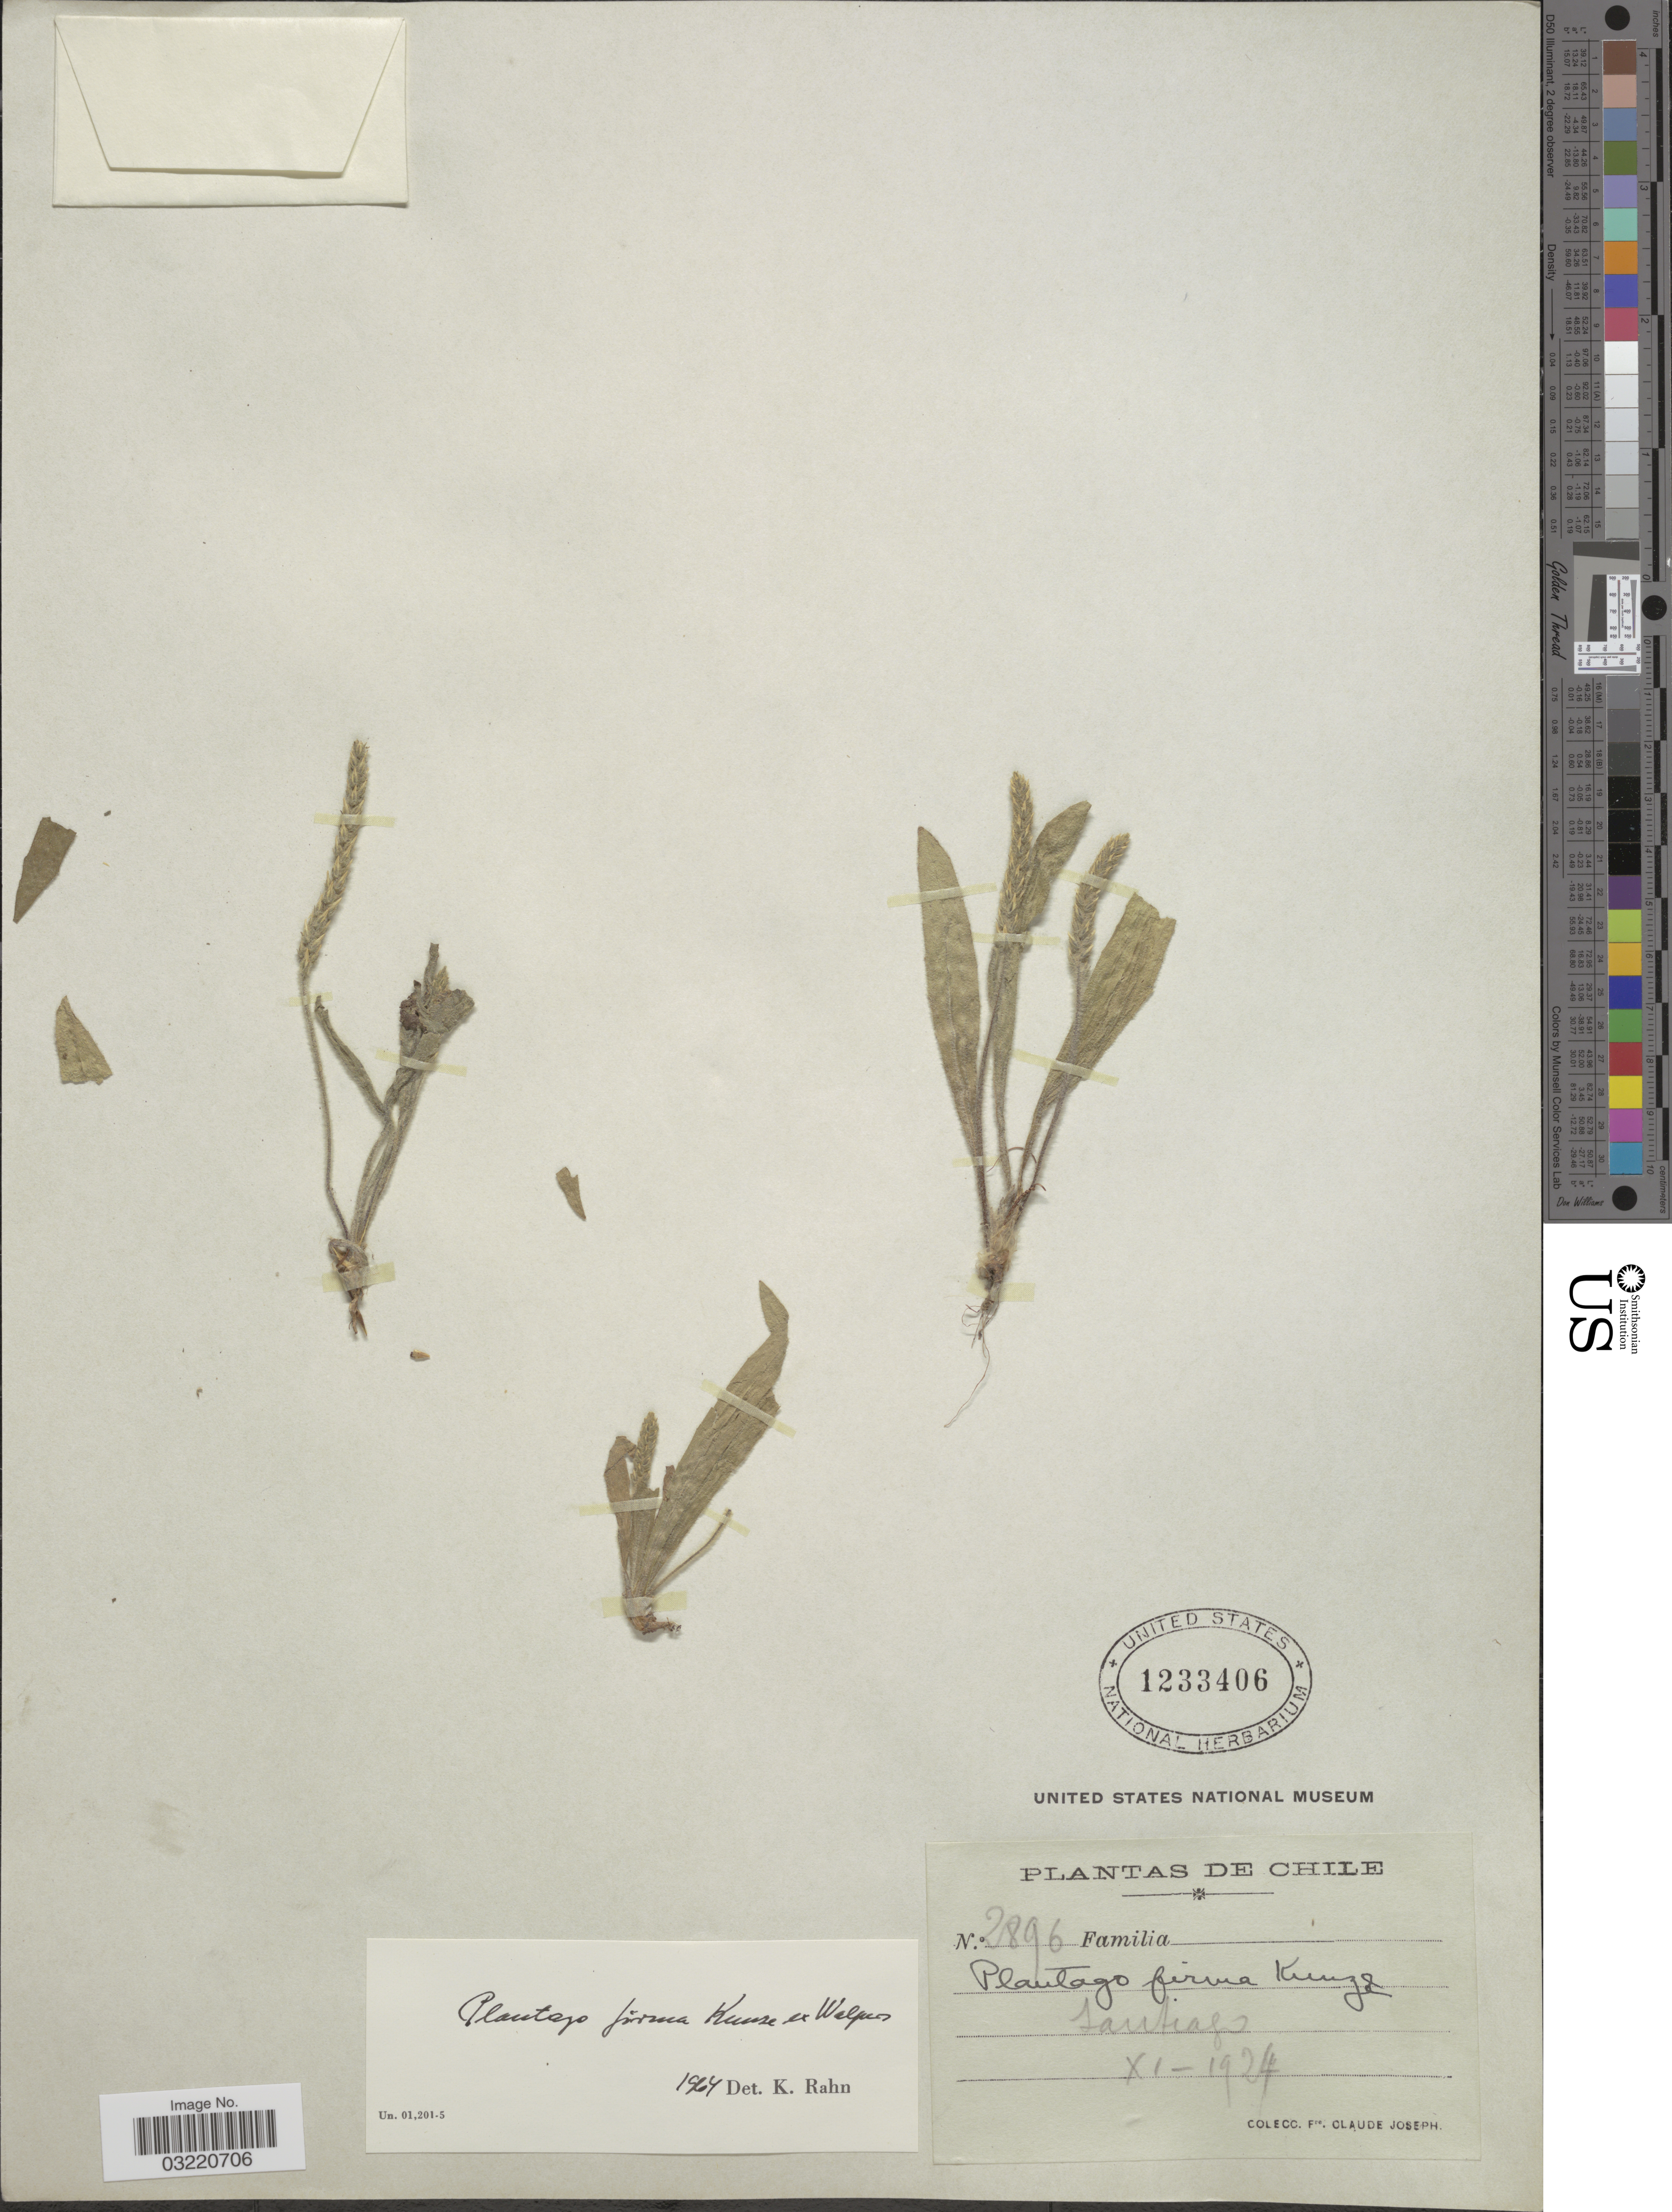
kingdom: Plantae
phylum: Tracheophyta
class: Magnoliopsida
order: Lamiales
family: Plantaginaceae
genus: Plantago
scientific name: Plantago firma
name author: Kunze ex Walp.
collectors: Bro. Claude-Joseph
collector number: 2896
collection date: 1924-11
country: Chile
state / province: Región Metropolitana (RM)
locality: Santiago.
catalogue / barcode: US 1233406